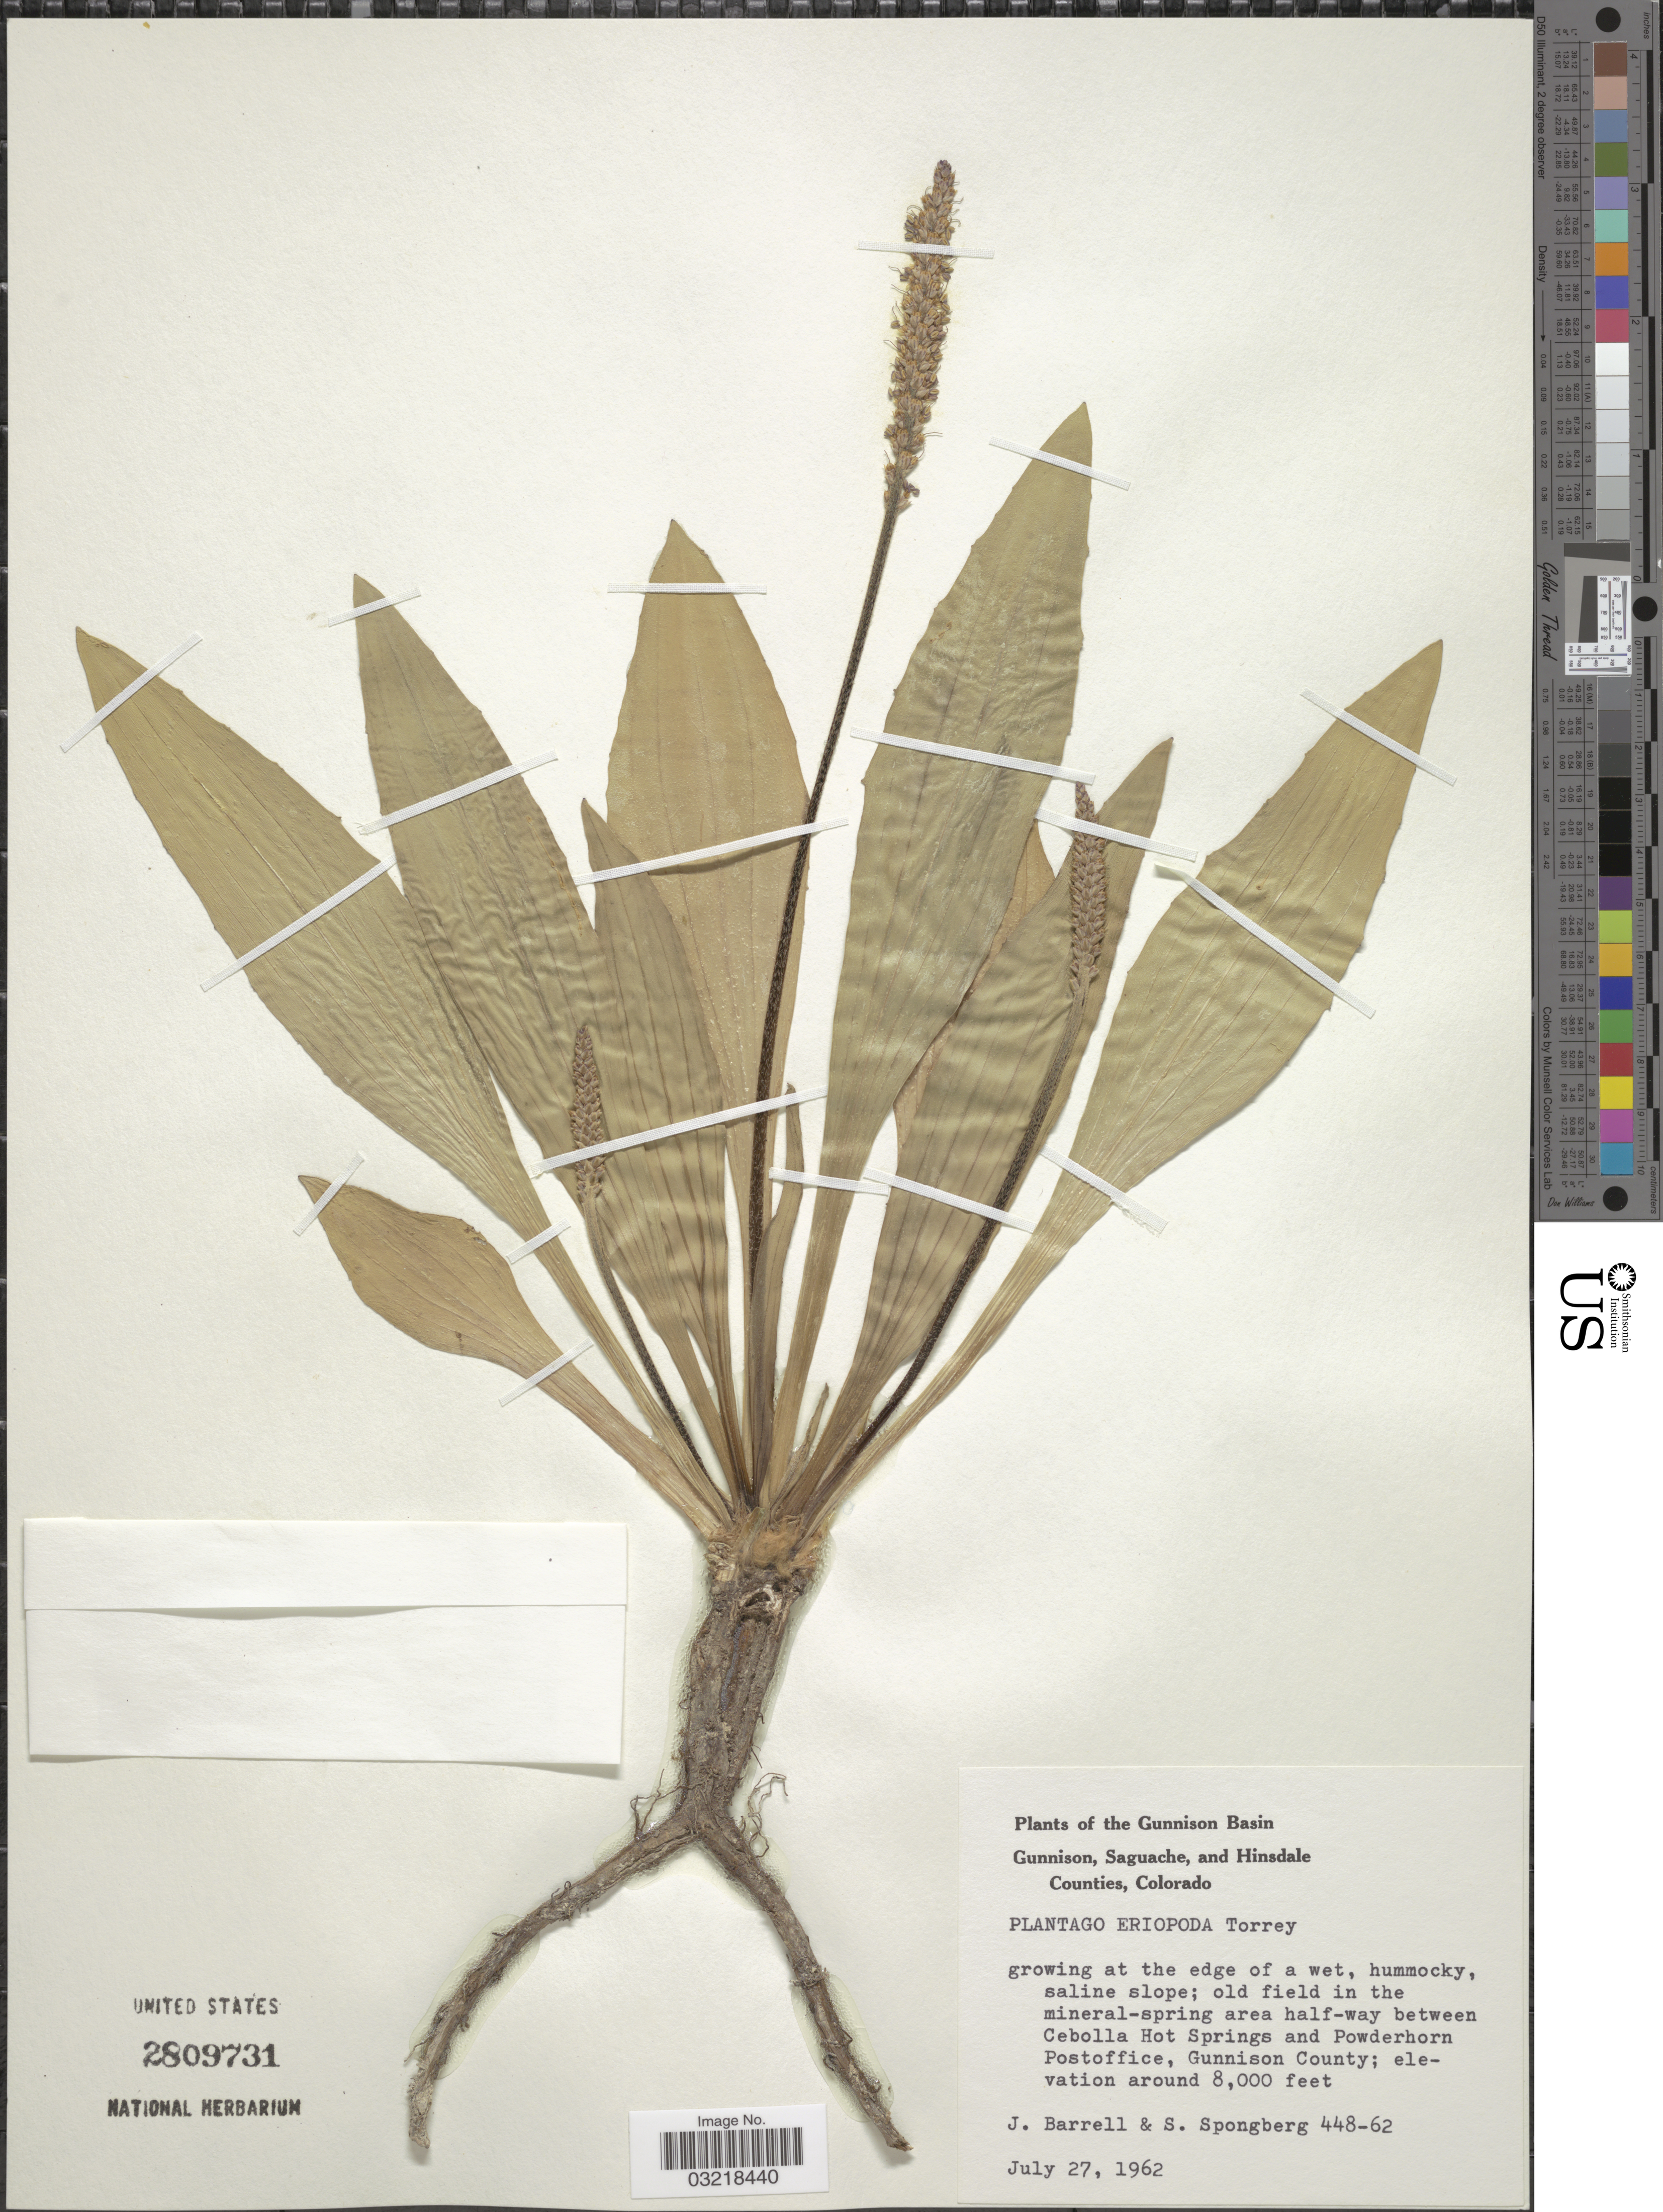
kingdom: Plantae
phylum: Tracheophyta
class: Magnoliopsida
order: Lamiales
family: Plantaginaceae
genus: Plantago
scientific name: Plantago eriopoda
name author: Torr.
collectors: J. Barrell & S. A.Spongberg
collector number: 448-62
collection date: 1962-07-27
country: United States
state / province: Colorado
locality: The Gunnison Basin. In the mineral-spring area half-way between Cebolla Hot Springs and Powderhorn Postoffice, Gunnison County.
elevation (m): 2438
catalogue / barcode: US 2809731